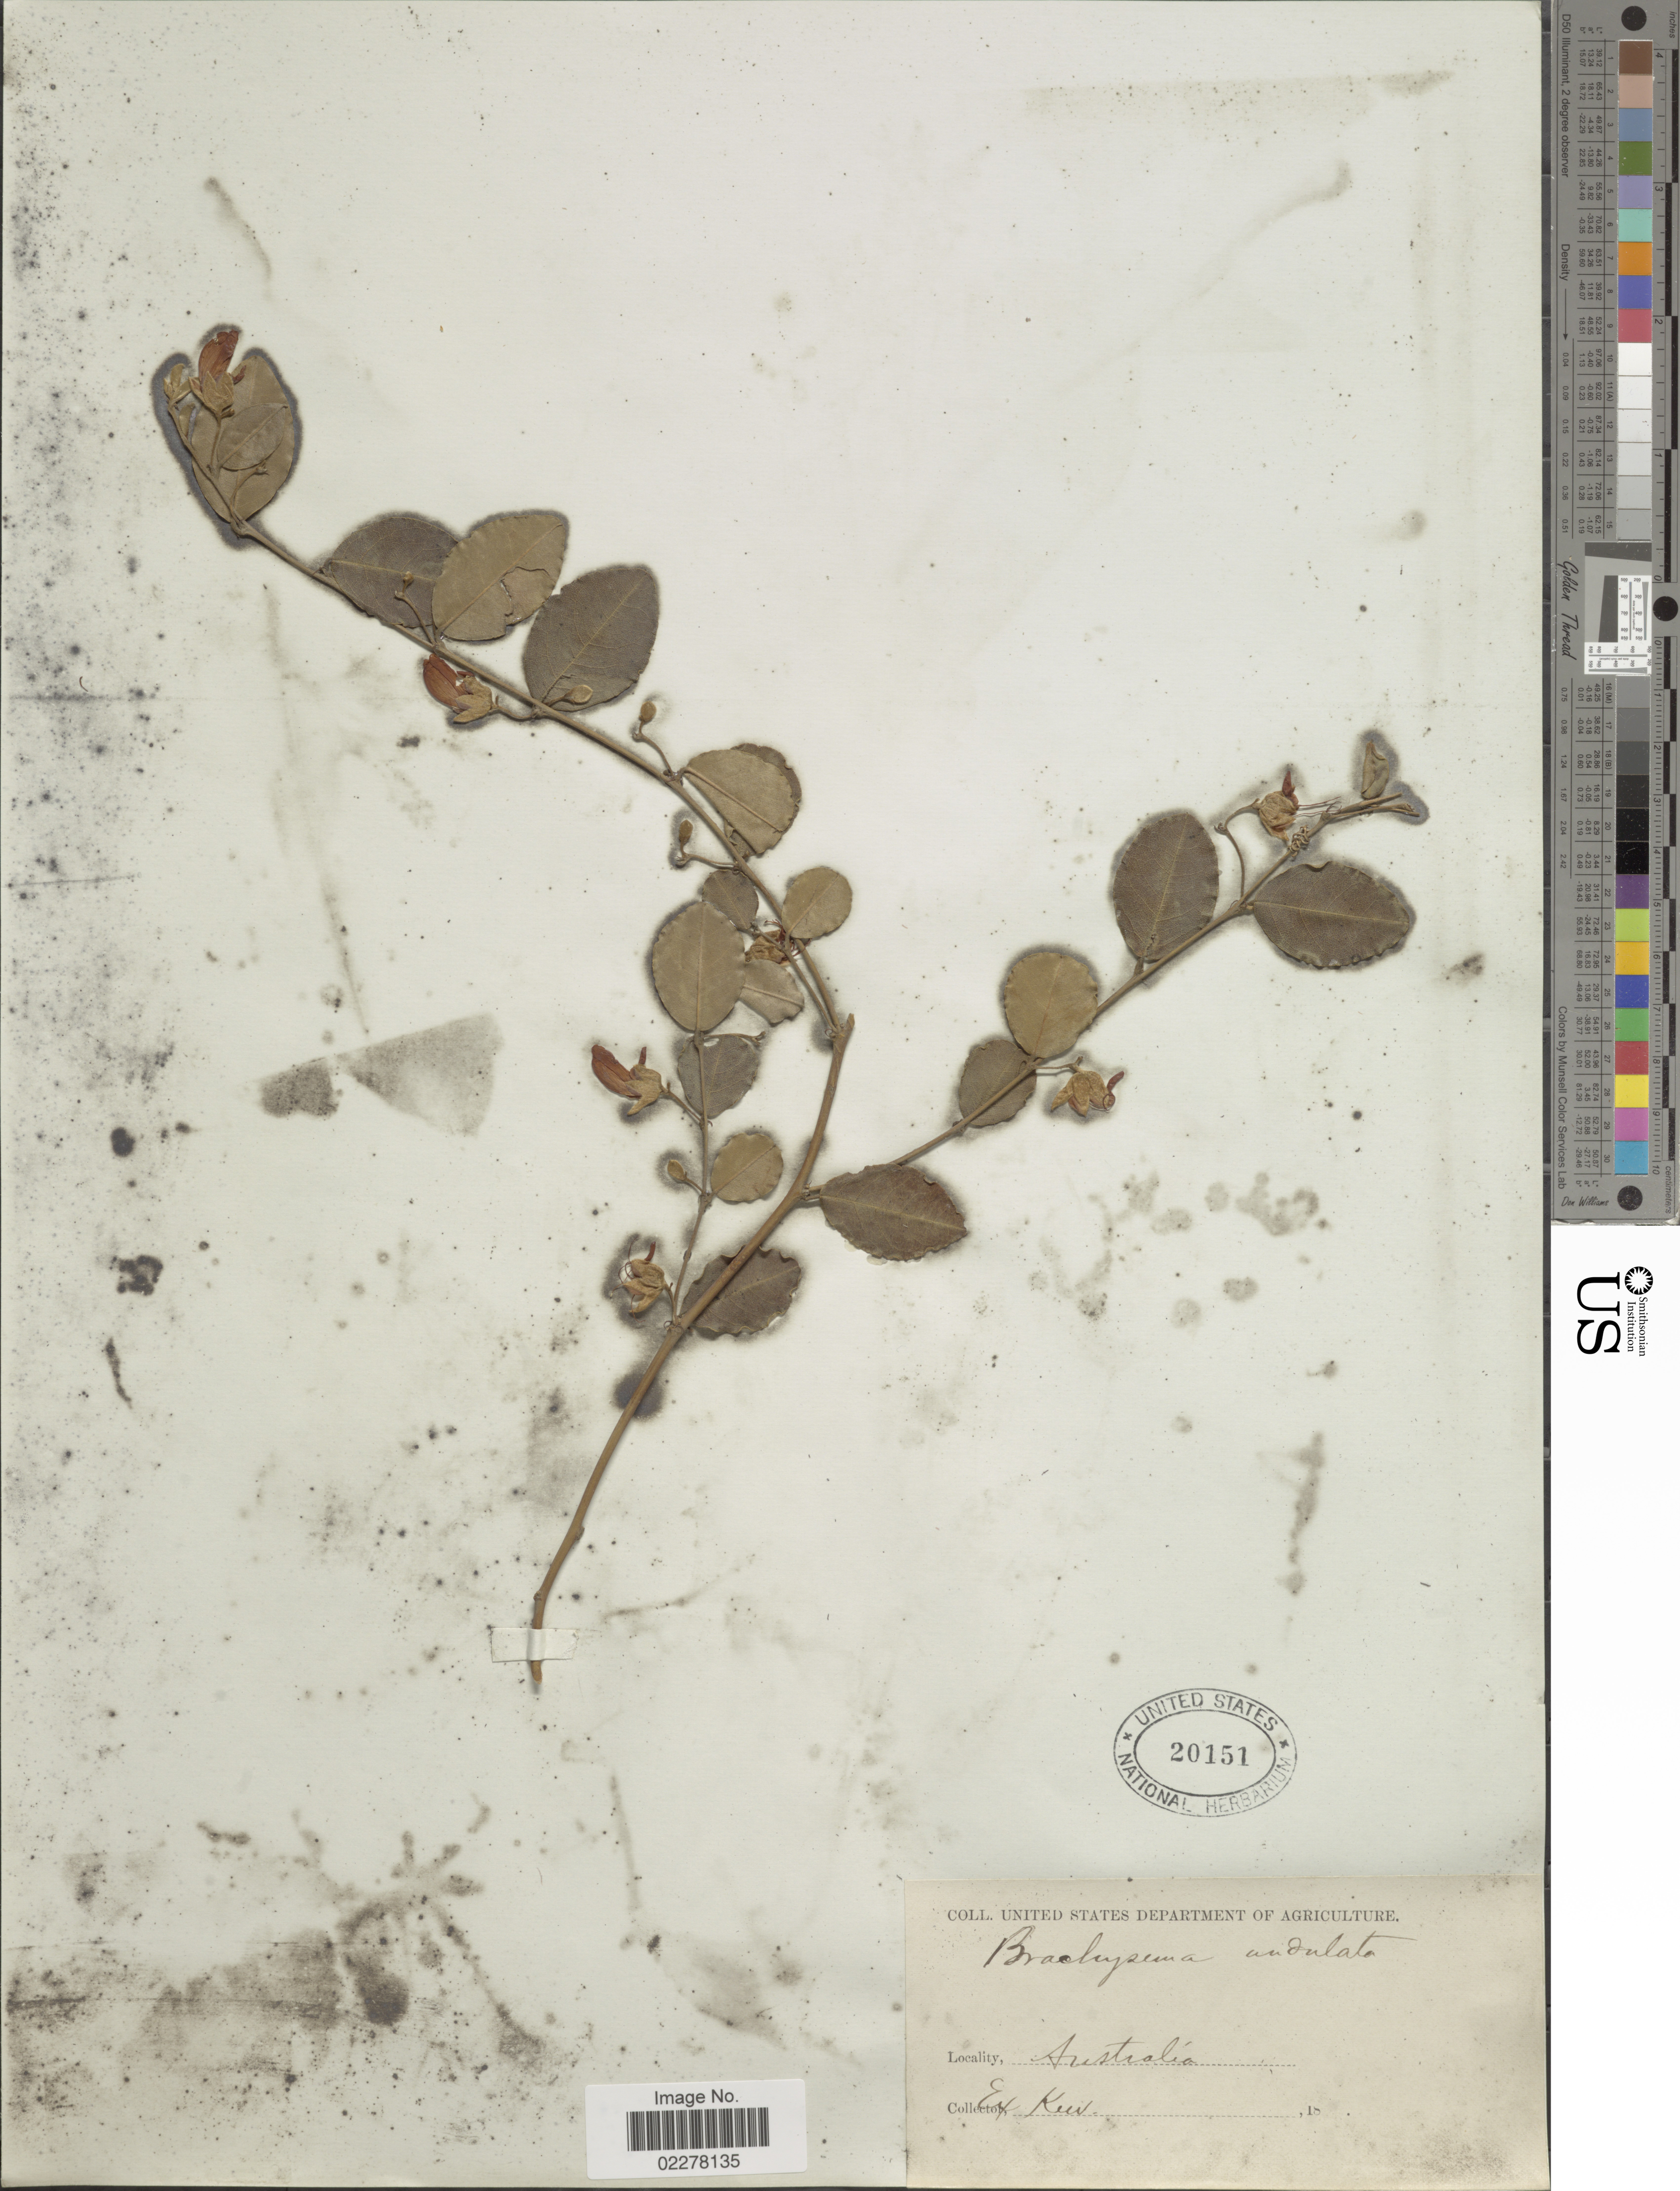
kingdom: Plantae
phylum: Tracheophyta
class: Magnoliopsida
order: Fabales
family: Fabaceae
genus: Gastrolobium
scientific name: Gastrolobium sericeum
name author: (Sm.) G. Chandler & Crisp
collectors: Facchini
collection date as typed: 18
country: Australia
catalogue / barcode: US 20151